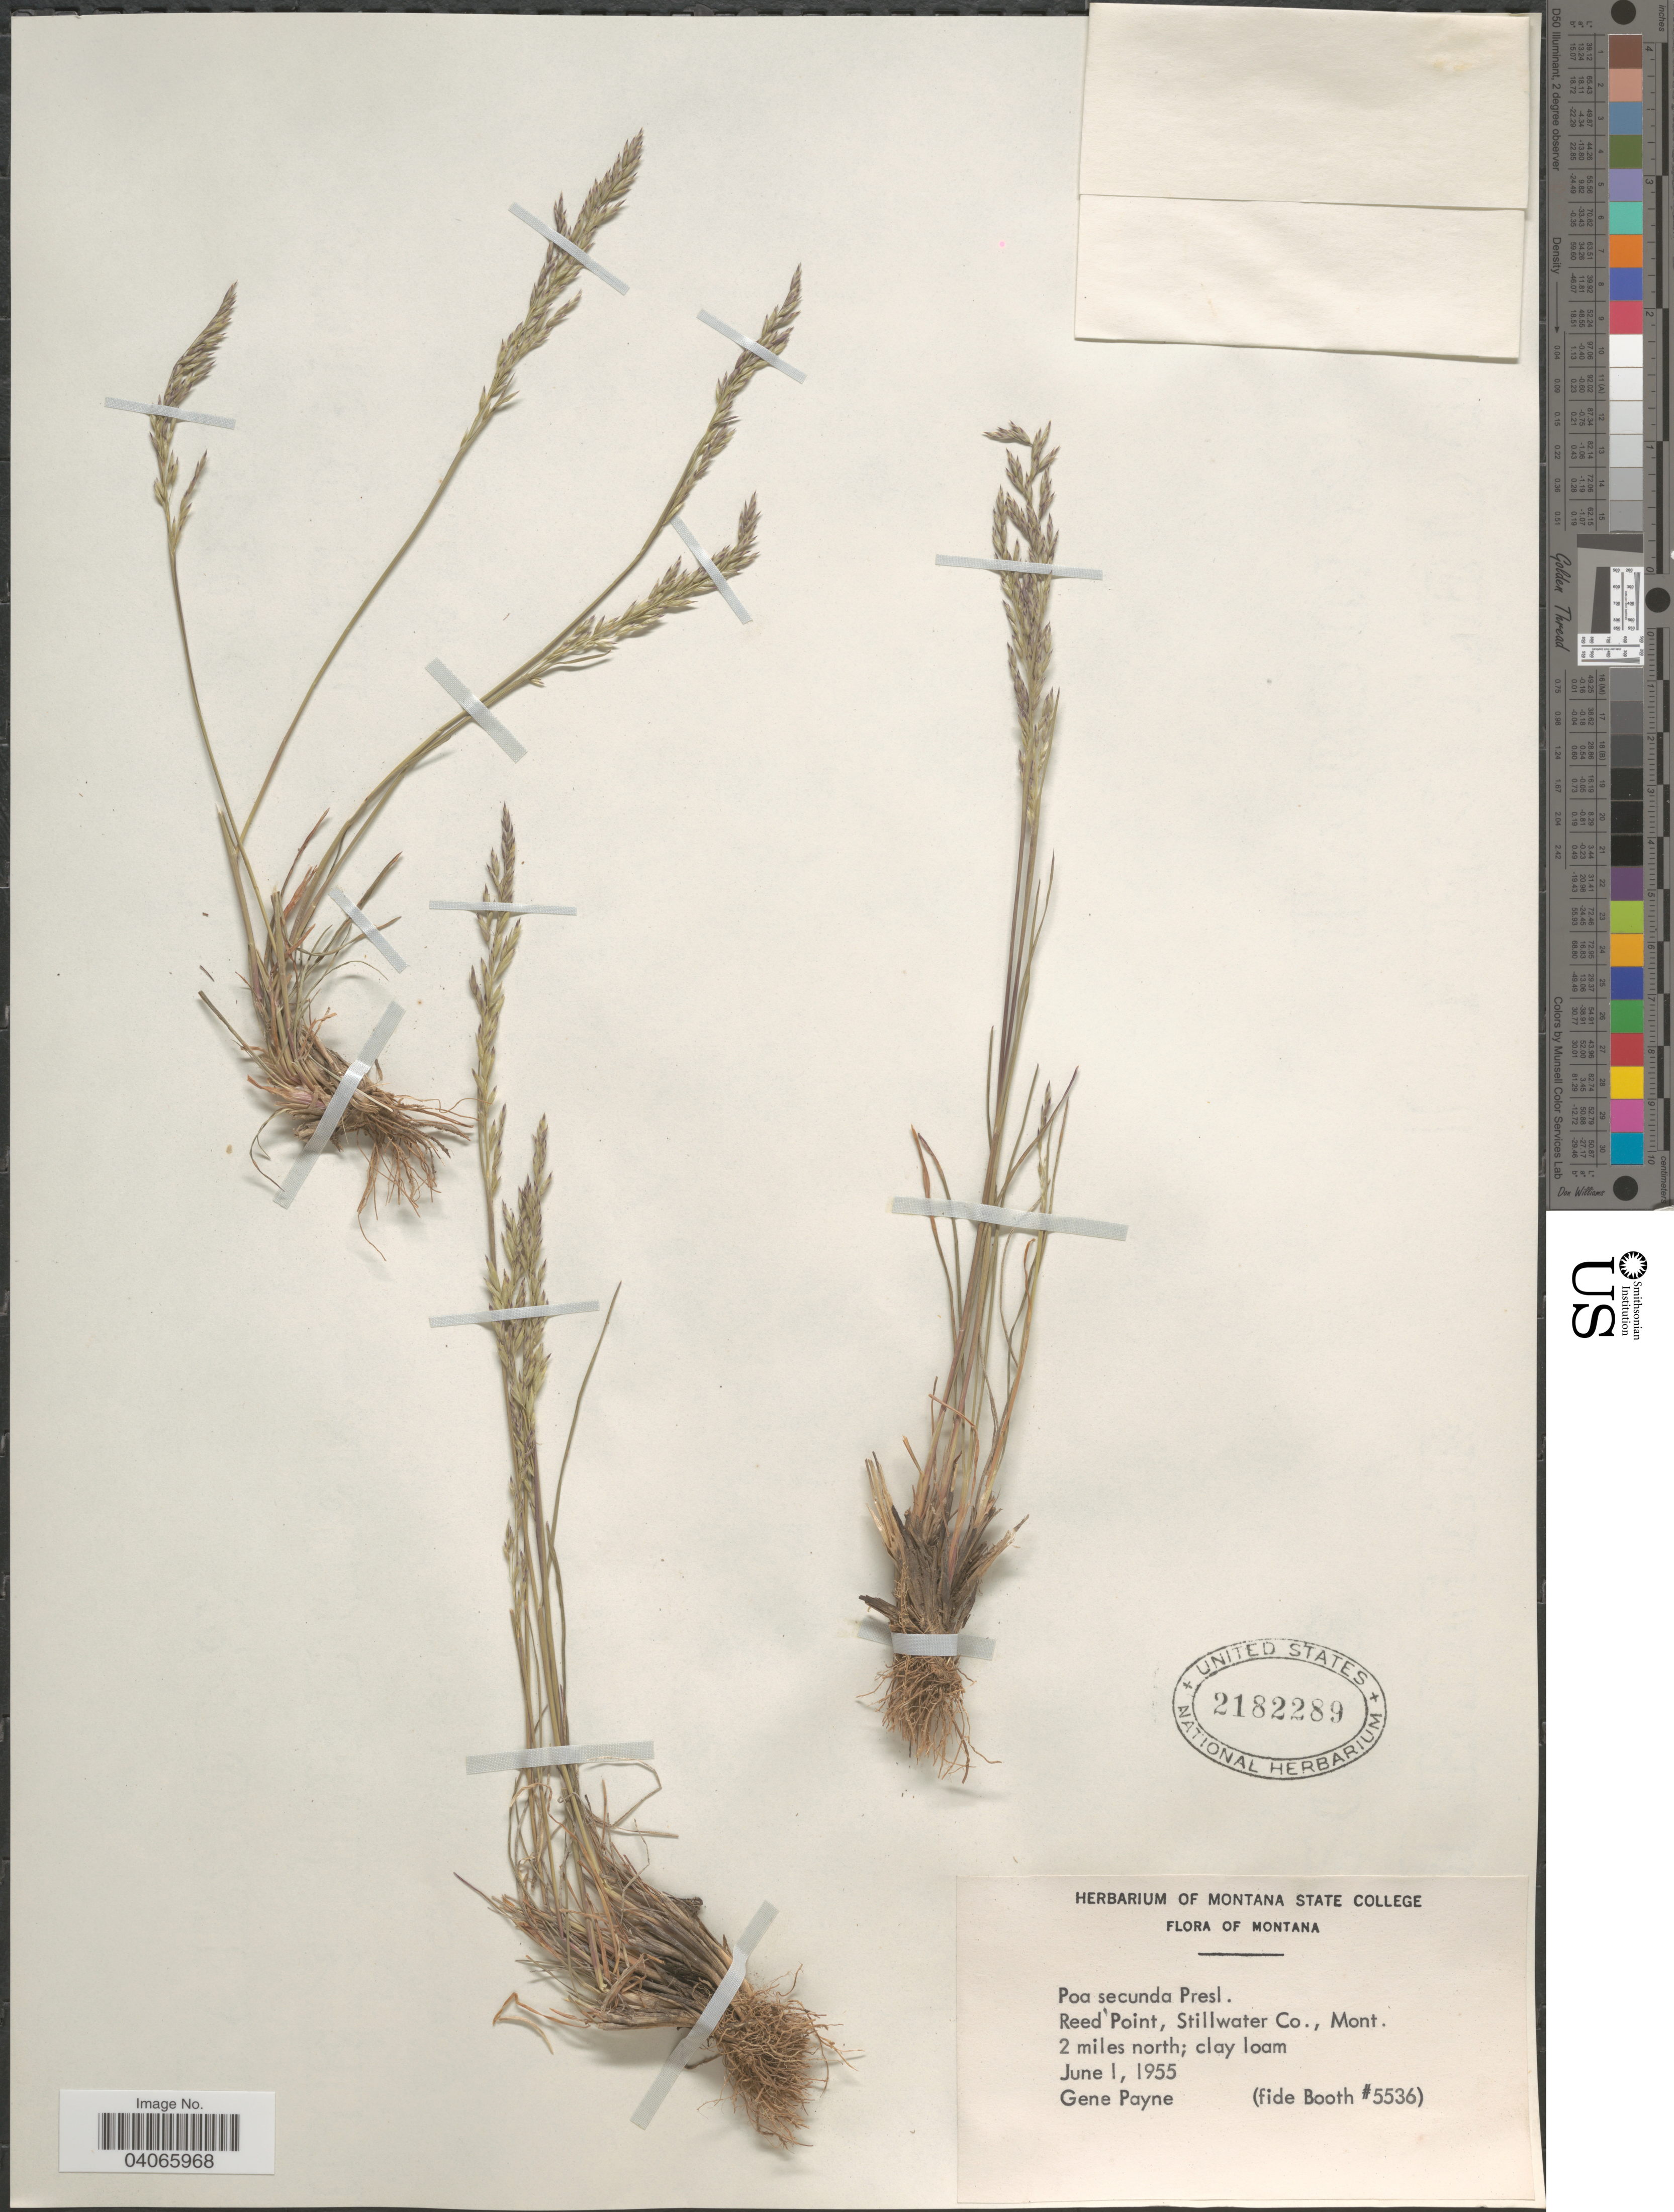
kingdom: Plantae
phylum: Tracheophyta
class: Liliopsida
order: Poales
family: Poaceae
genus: Poa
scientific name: Poa secunda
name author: J. Presl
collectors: G. Payne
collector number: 5536?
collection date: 1955-06-01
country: United States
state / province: Montana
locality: Reed Point, Stillwater Co. 2 miles north.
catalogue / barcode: US 2182289